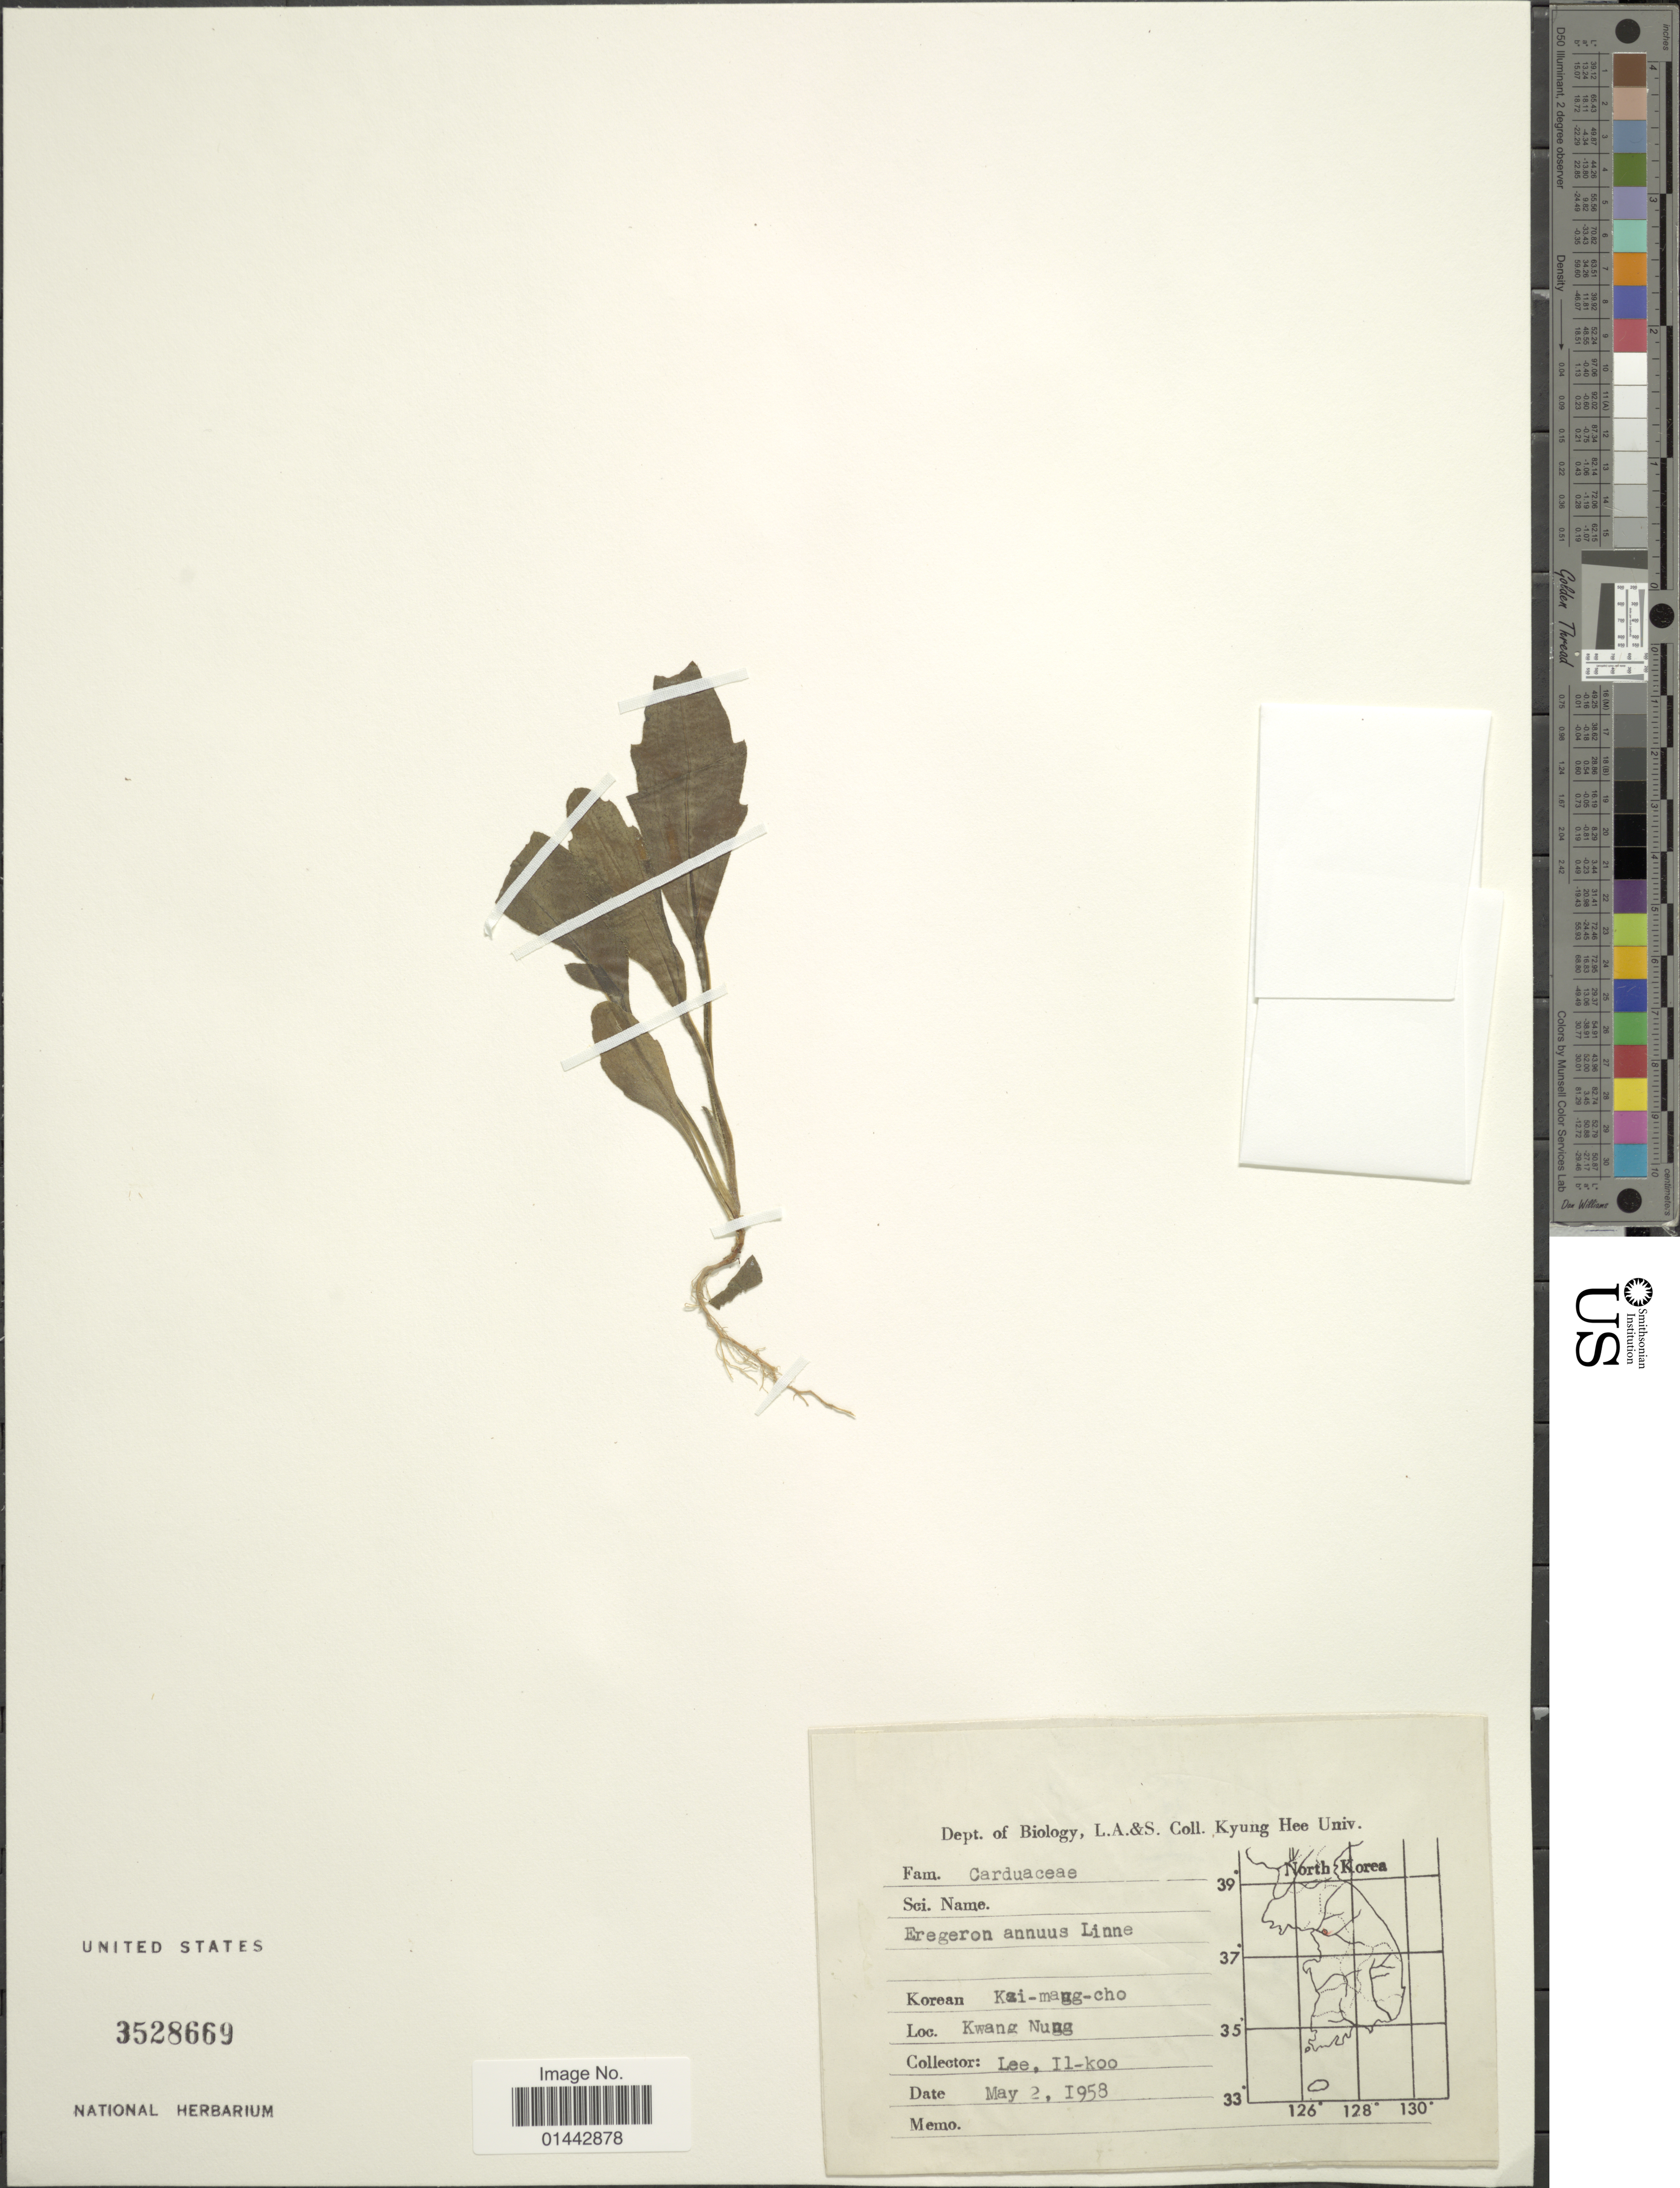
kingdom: Plantae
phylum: Tracheophyta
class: Magnoliopsida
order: Asterales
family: Asteraceae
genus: Erigeron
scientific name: Erigeron annuus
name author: (L.) Pers.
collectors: I. Lee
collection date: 1958-05-02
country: South Korea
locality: Kwang Nung.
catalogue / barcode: US 3528669